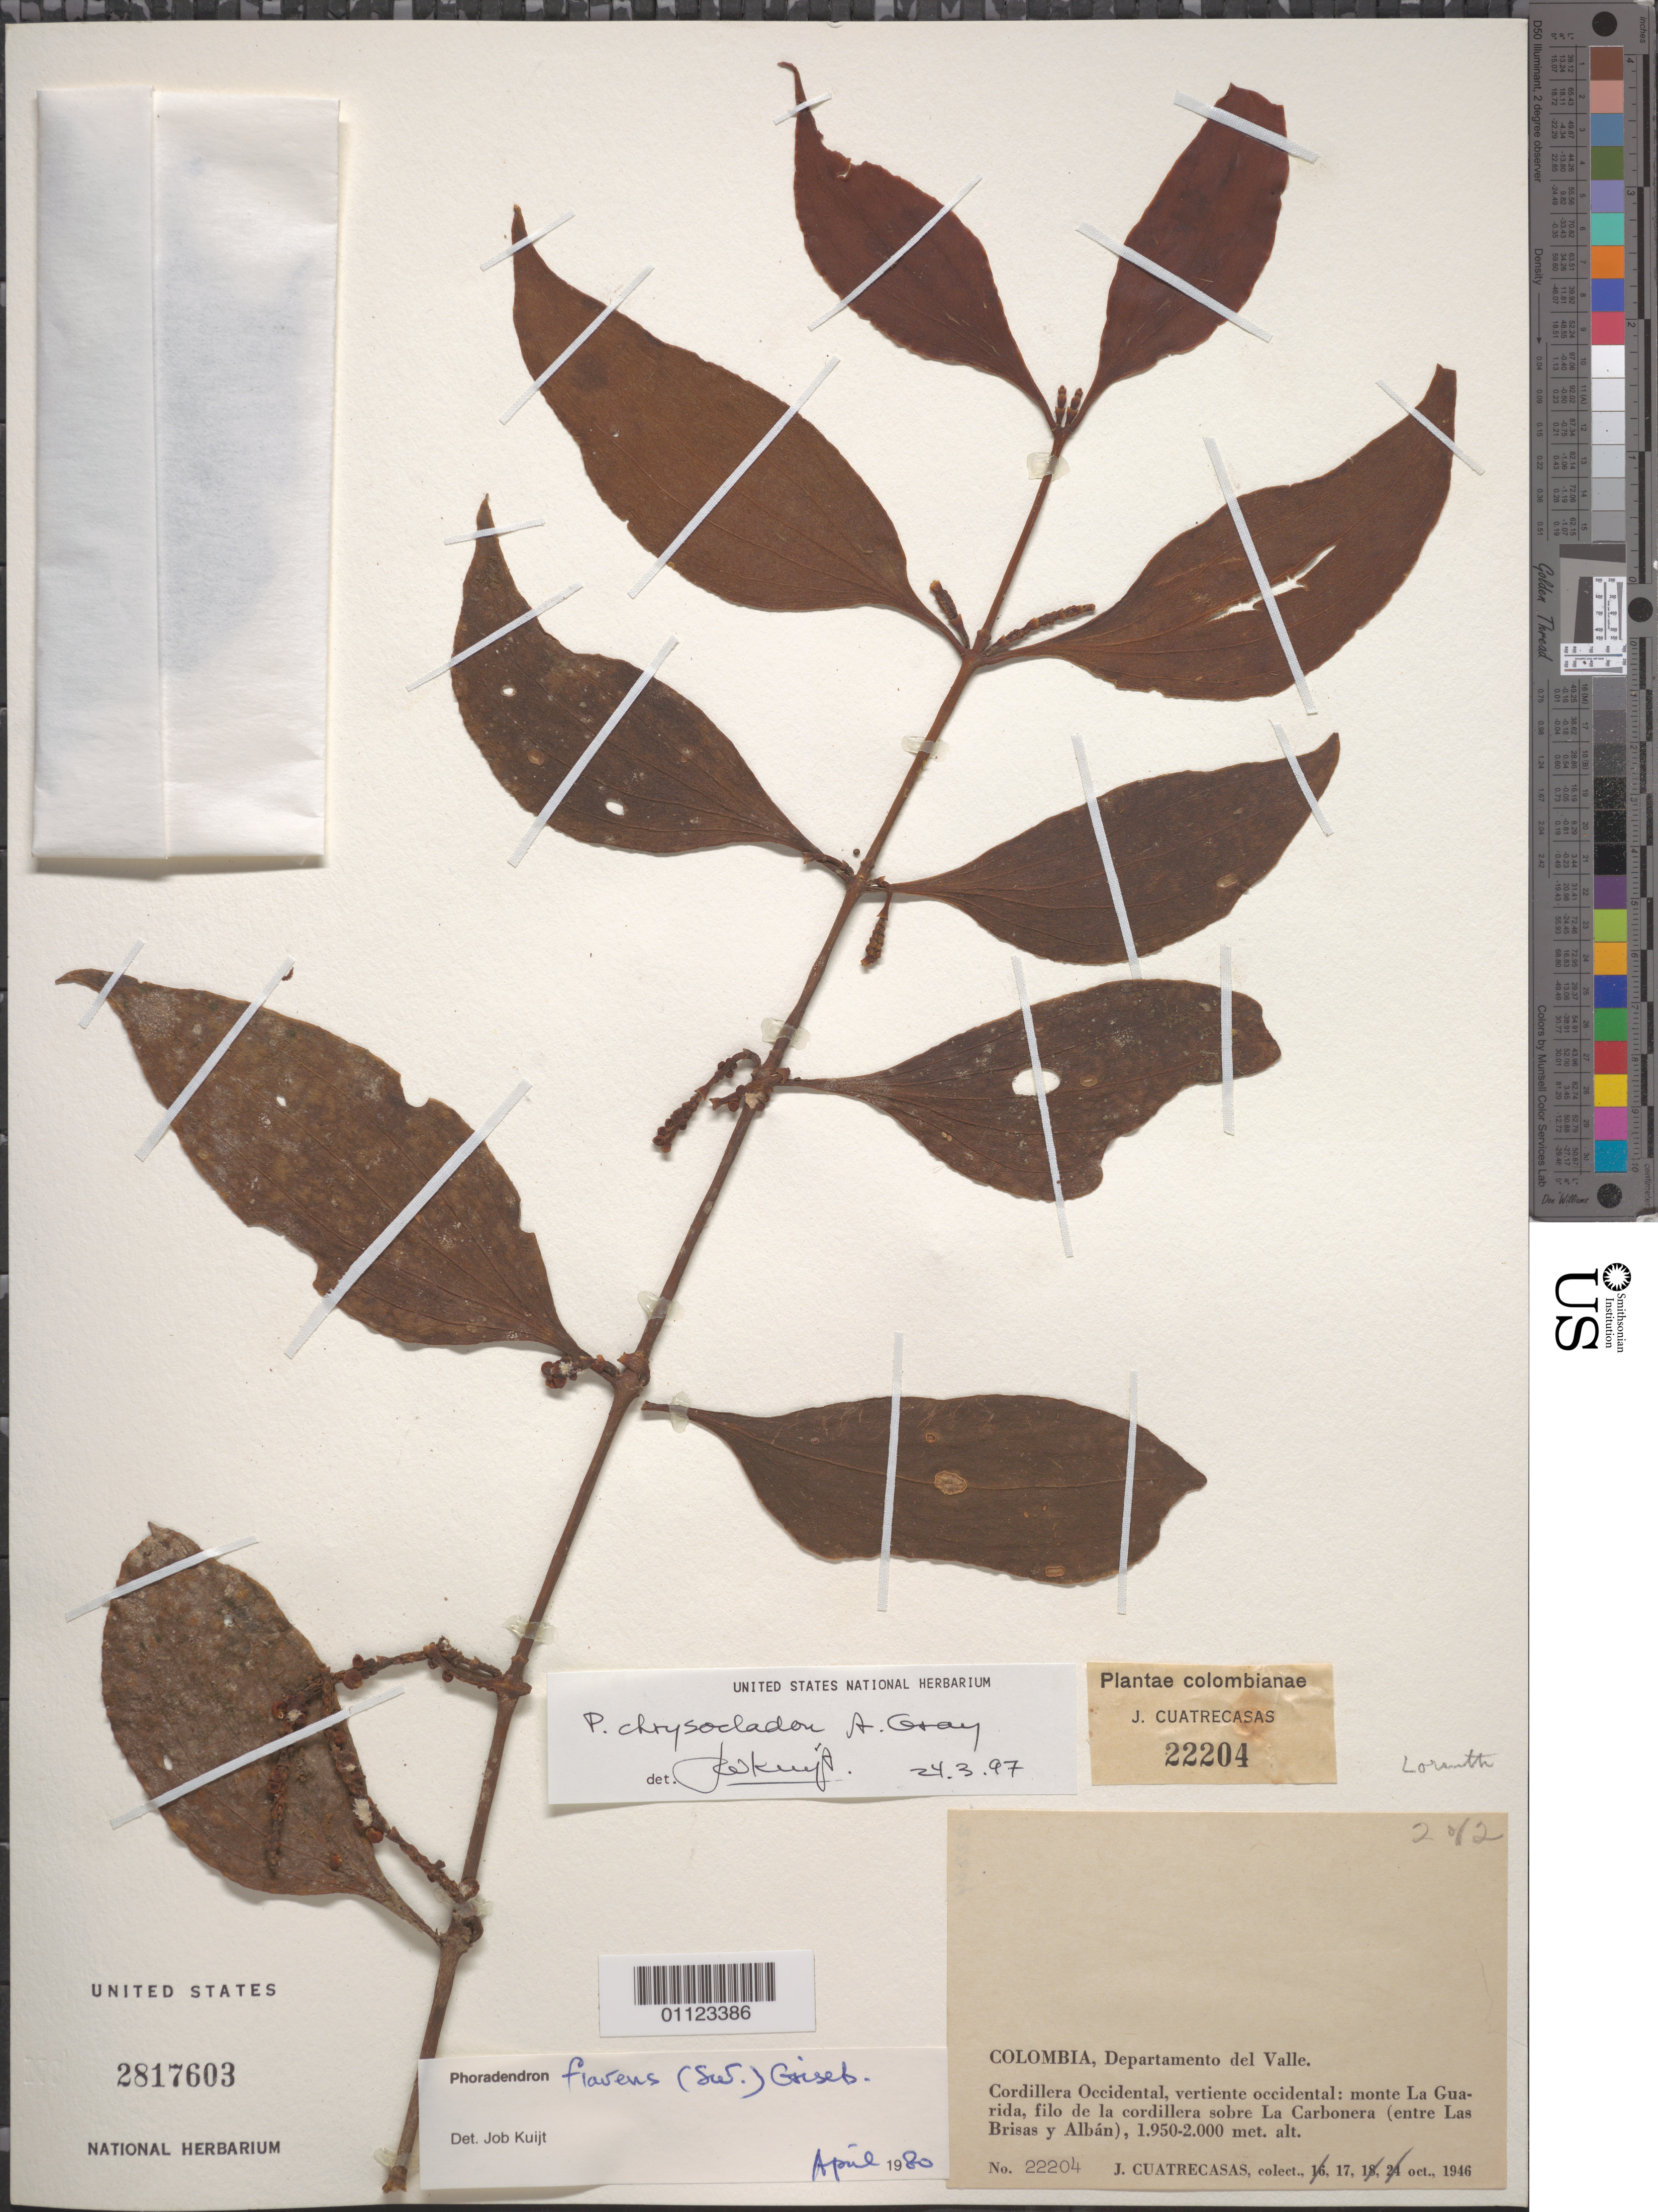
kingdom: Plantae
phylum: Tracheophyta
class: Magnoliopsida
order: Santalales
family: Viscaceae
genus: Phoradendron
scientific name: Phoradendron chrysocladon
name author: A. Gray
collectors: J. Cuatrecasas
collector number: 22204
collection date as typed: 17 Oct 1946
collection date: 1946-10-17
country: Colombia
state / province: Valle del Cauca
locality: Cordillera Occidental, vertiente occidental: monte La Guarida, filo de la cordillera sobre La Carbonera (entre Las Brisas y Albán).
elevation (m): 1950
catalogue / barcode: US 2817603